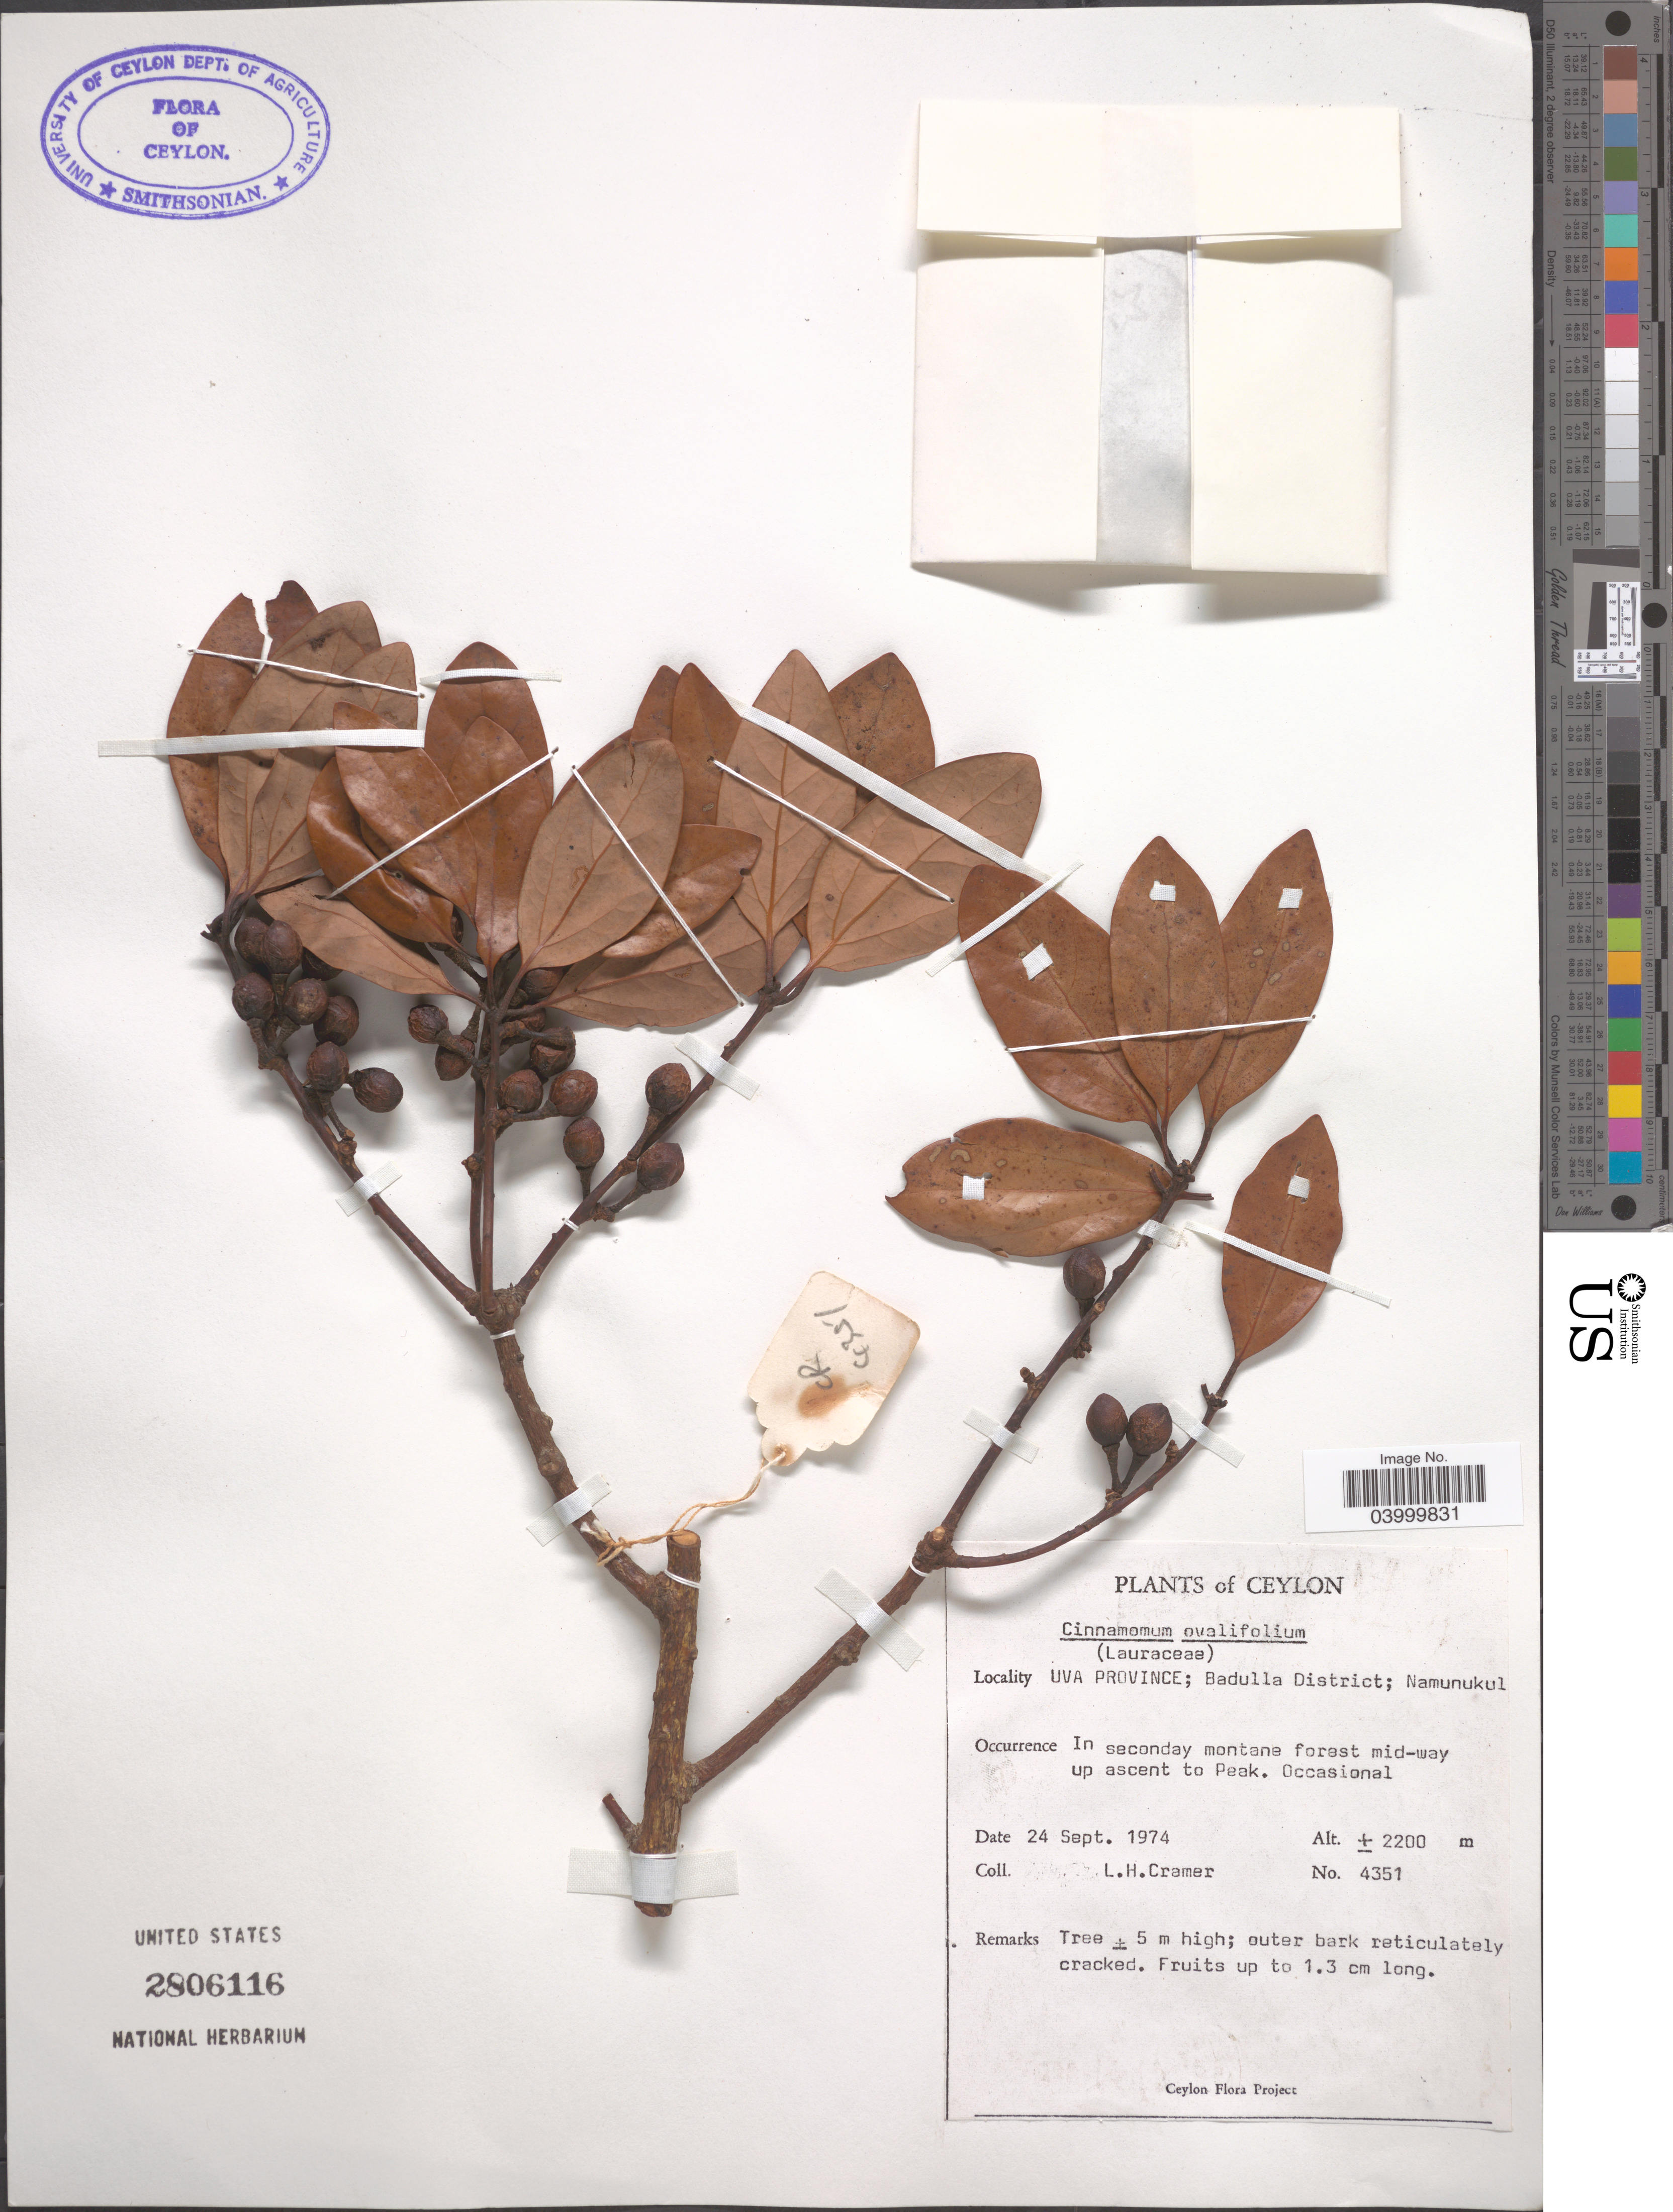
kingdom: Plantae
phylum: Tracheophyta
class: Magnoliopsida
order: Laurales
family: Lauraceae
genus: Cinnamomum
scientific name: Cinnamomum ovalifolium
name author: Wight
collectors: L. H. Cramer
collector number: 4351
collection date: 1974-09-24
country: Sri Lanka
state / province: Uva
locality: Ceyon. Badulla District; Namunukul. Forest mid-way up ascent to Peak.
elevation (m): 2200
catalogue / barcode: US 2806116